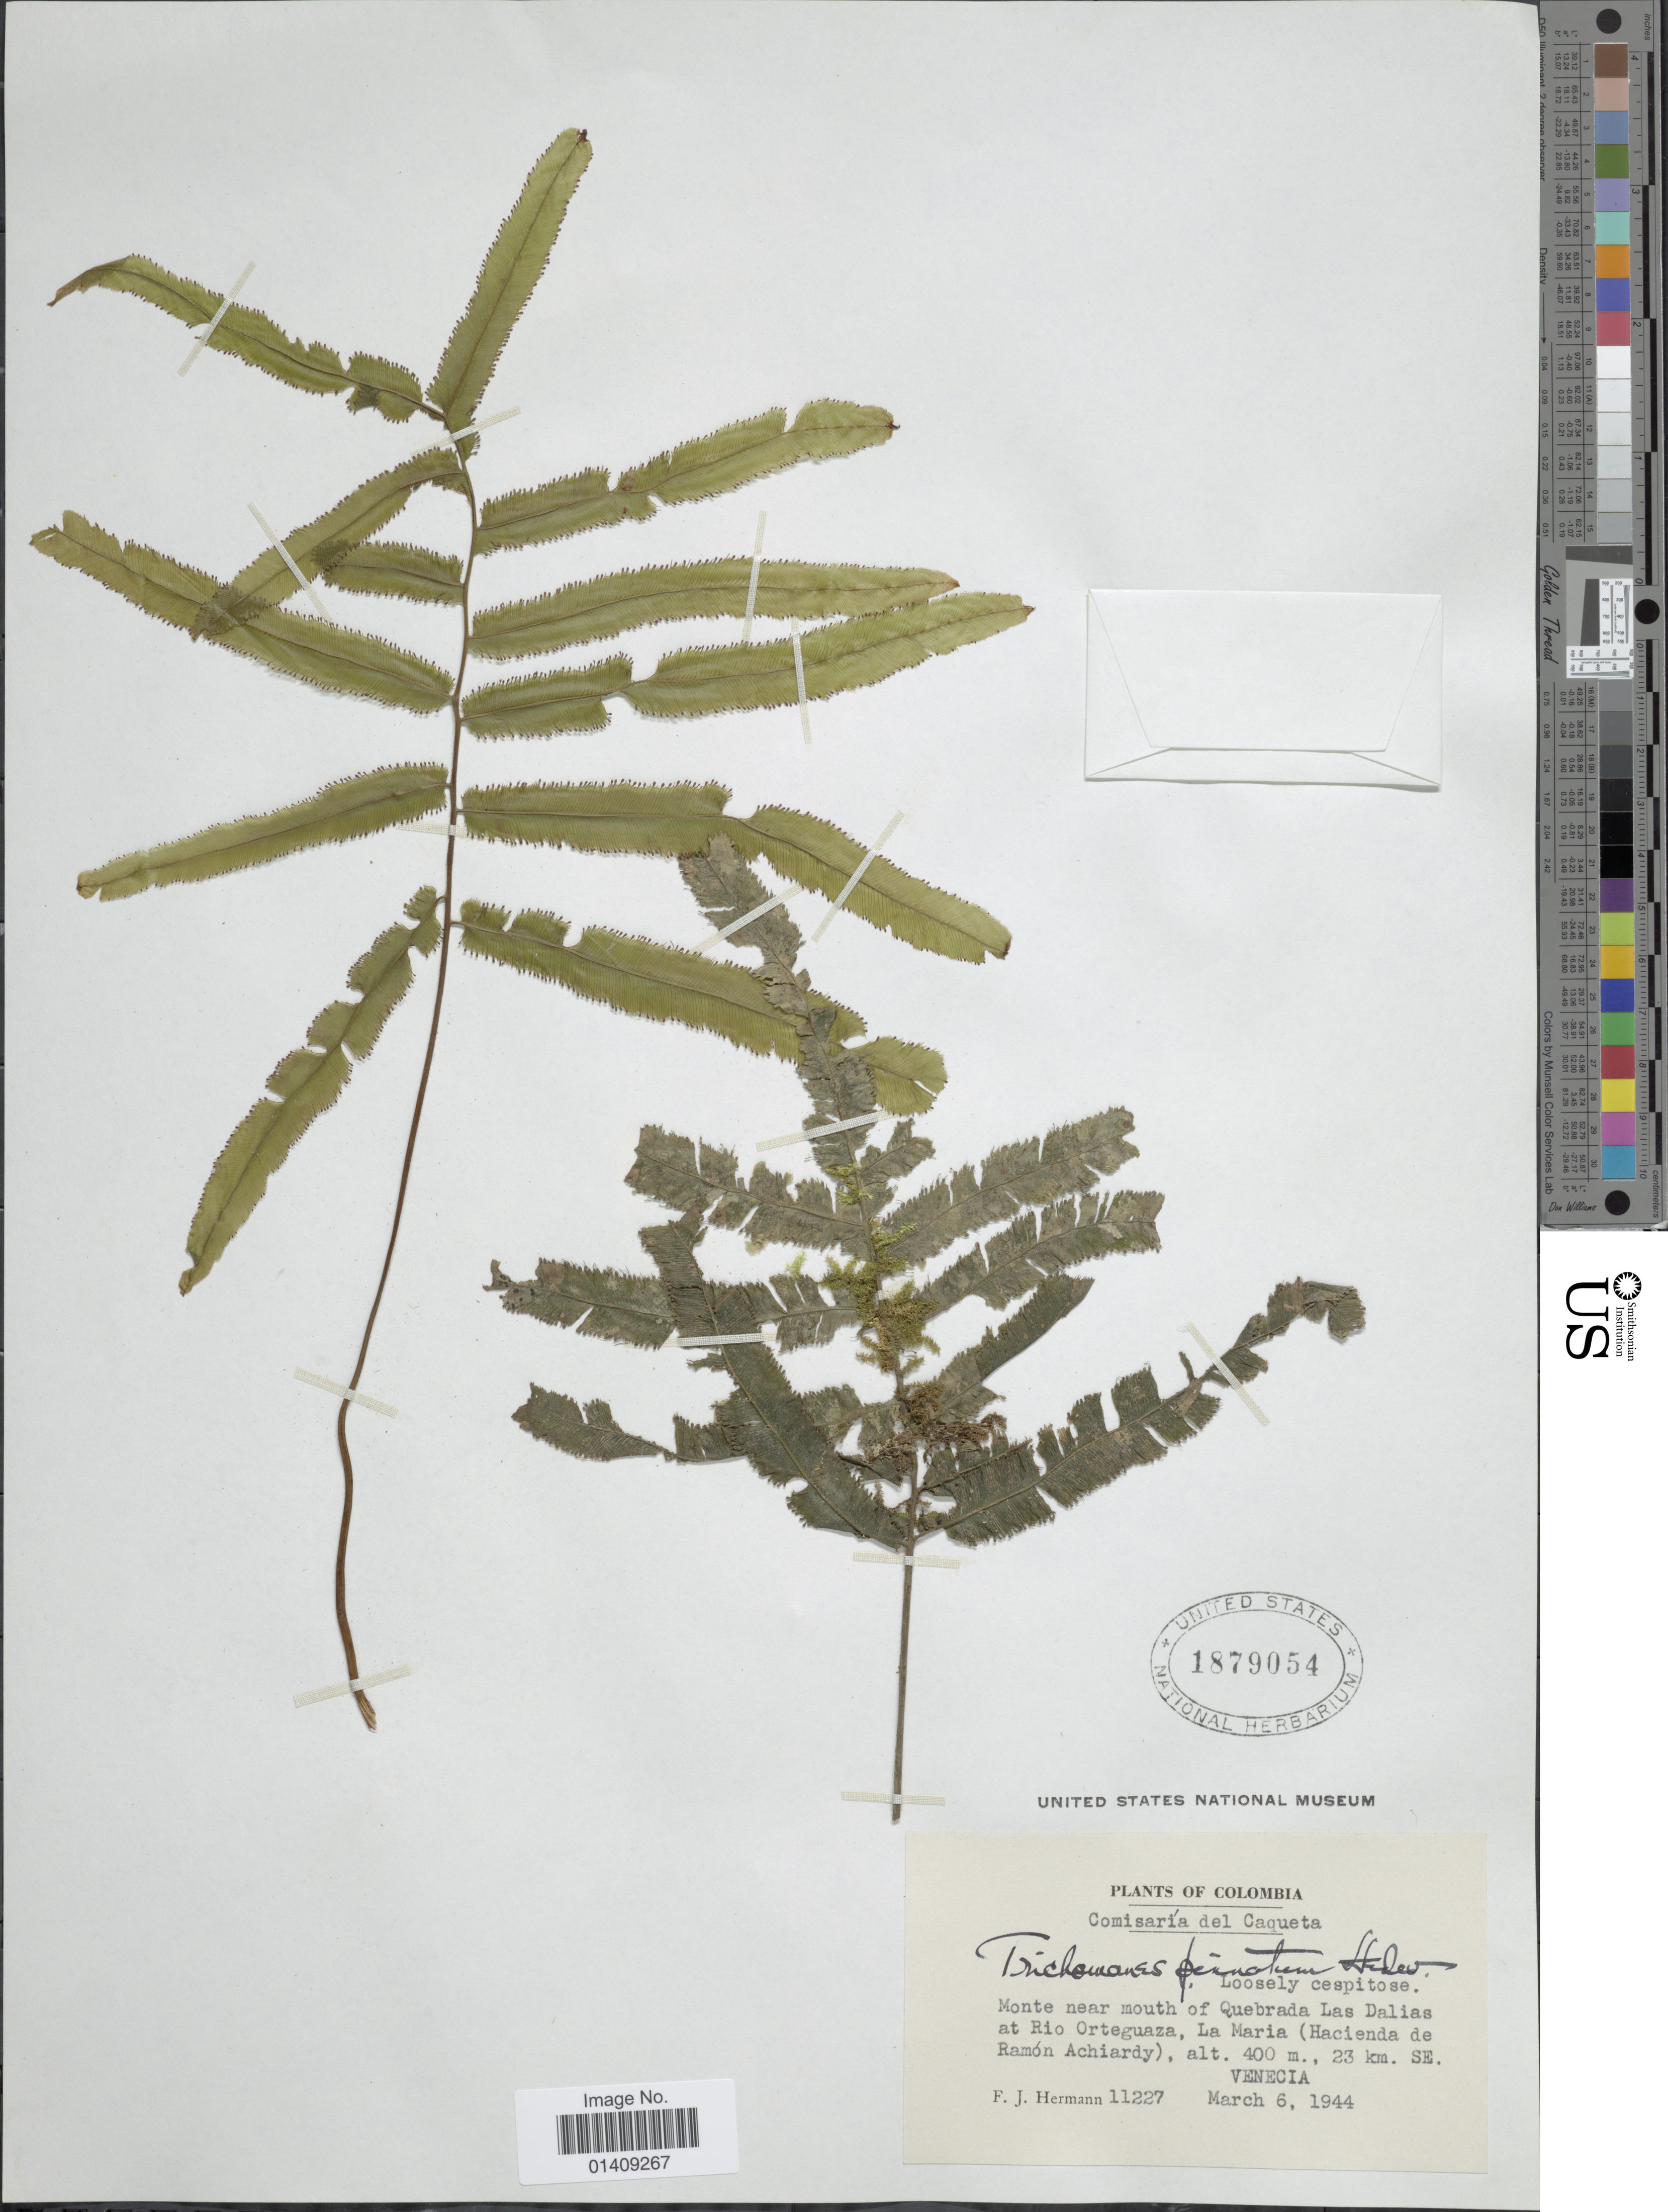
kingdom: Plantae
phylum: Tracheophyta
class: Polypodiopsida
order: Hymenophyllales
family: Hymenophyllaceae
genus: Trichomanes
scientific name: Trichomanes pinnatum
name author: Hedw.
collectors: F. J. Hermann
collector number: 11227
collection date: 1944-03-06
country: Colombia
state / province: Caquetá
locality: Comisaria del Caqueta monte near mouth of Quebrada Las Dalias at Rio Orteguaza, La Maria hacienda de Ramon Achiardy 23 km SE Venecia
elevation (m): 400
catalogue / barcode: US 1879054